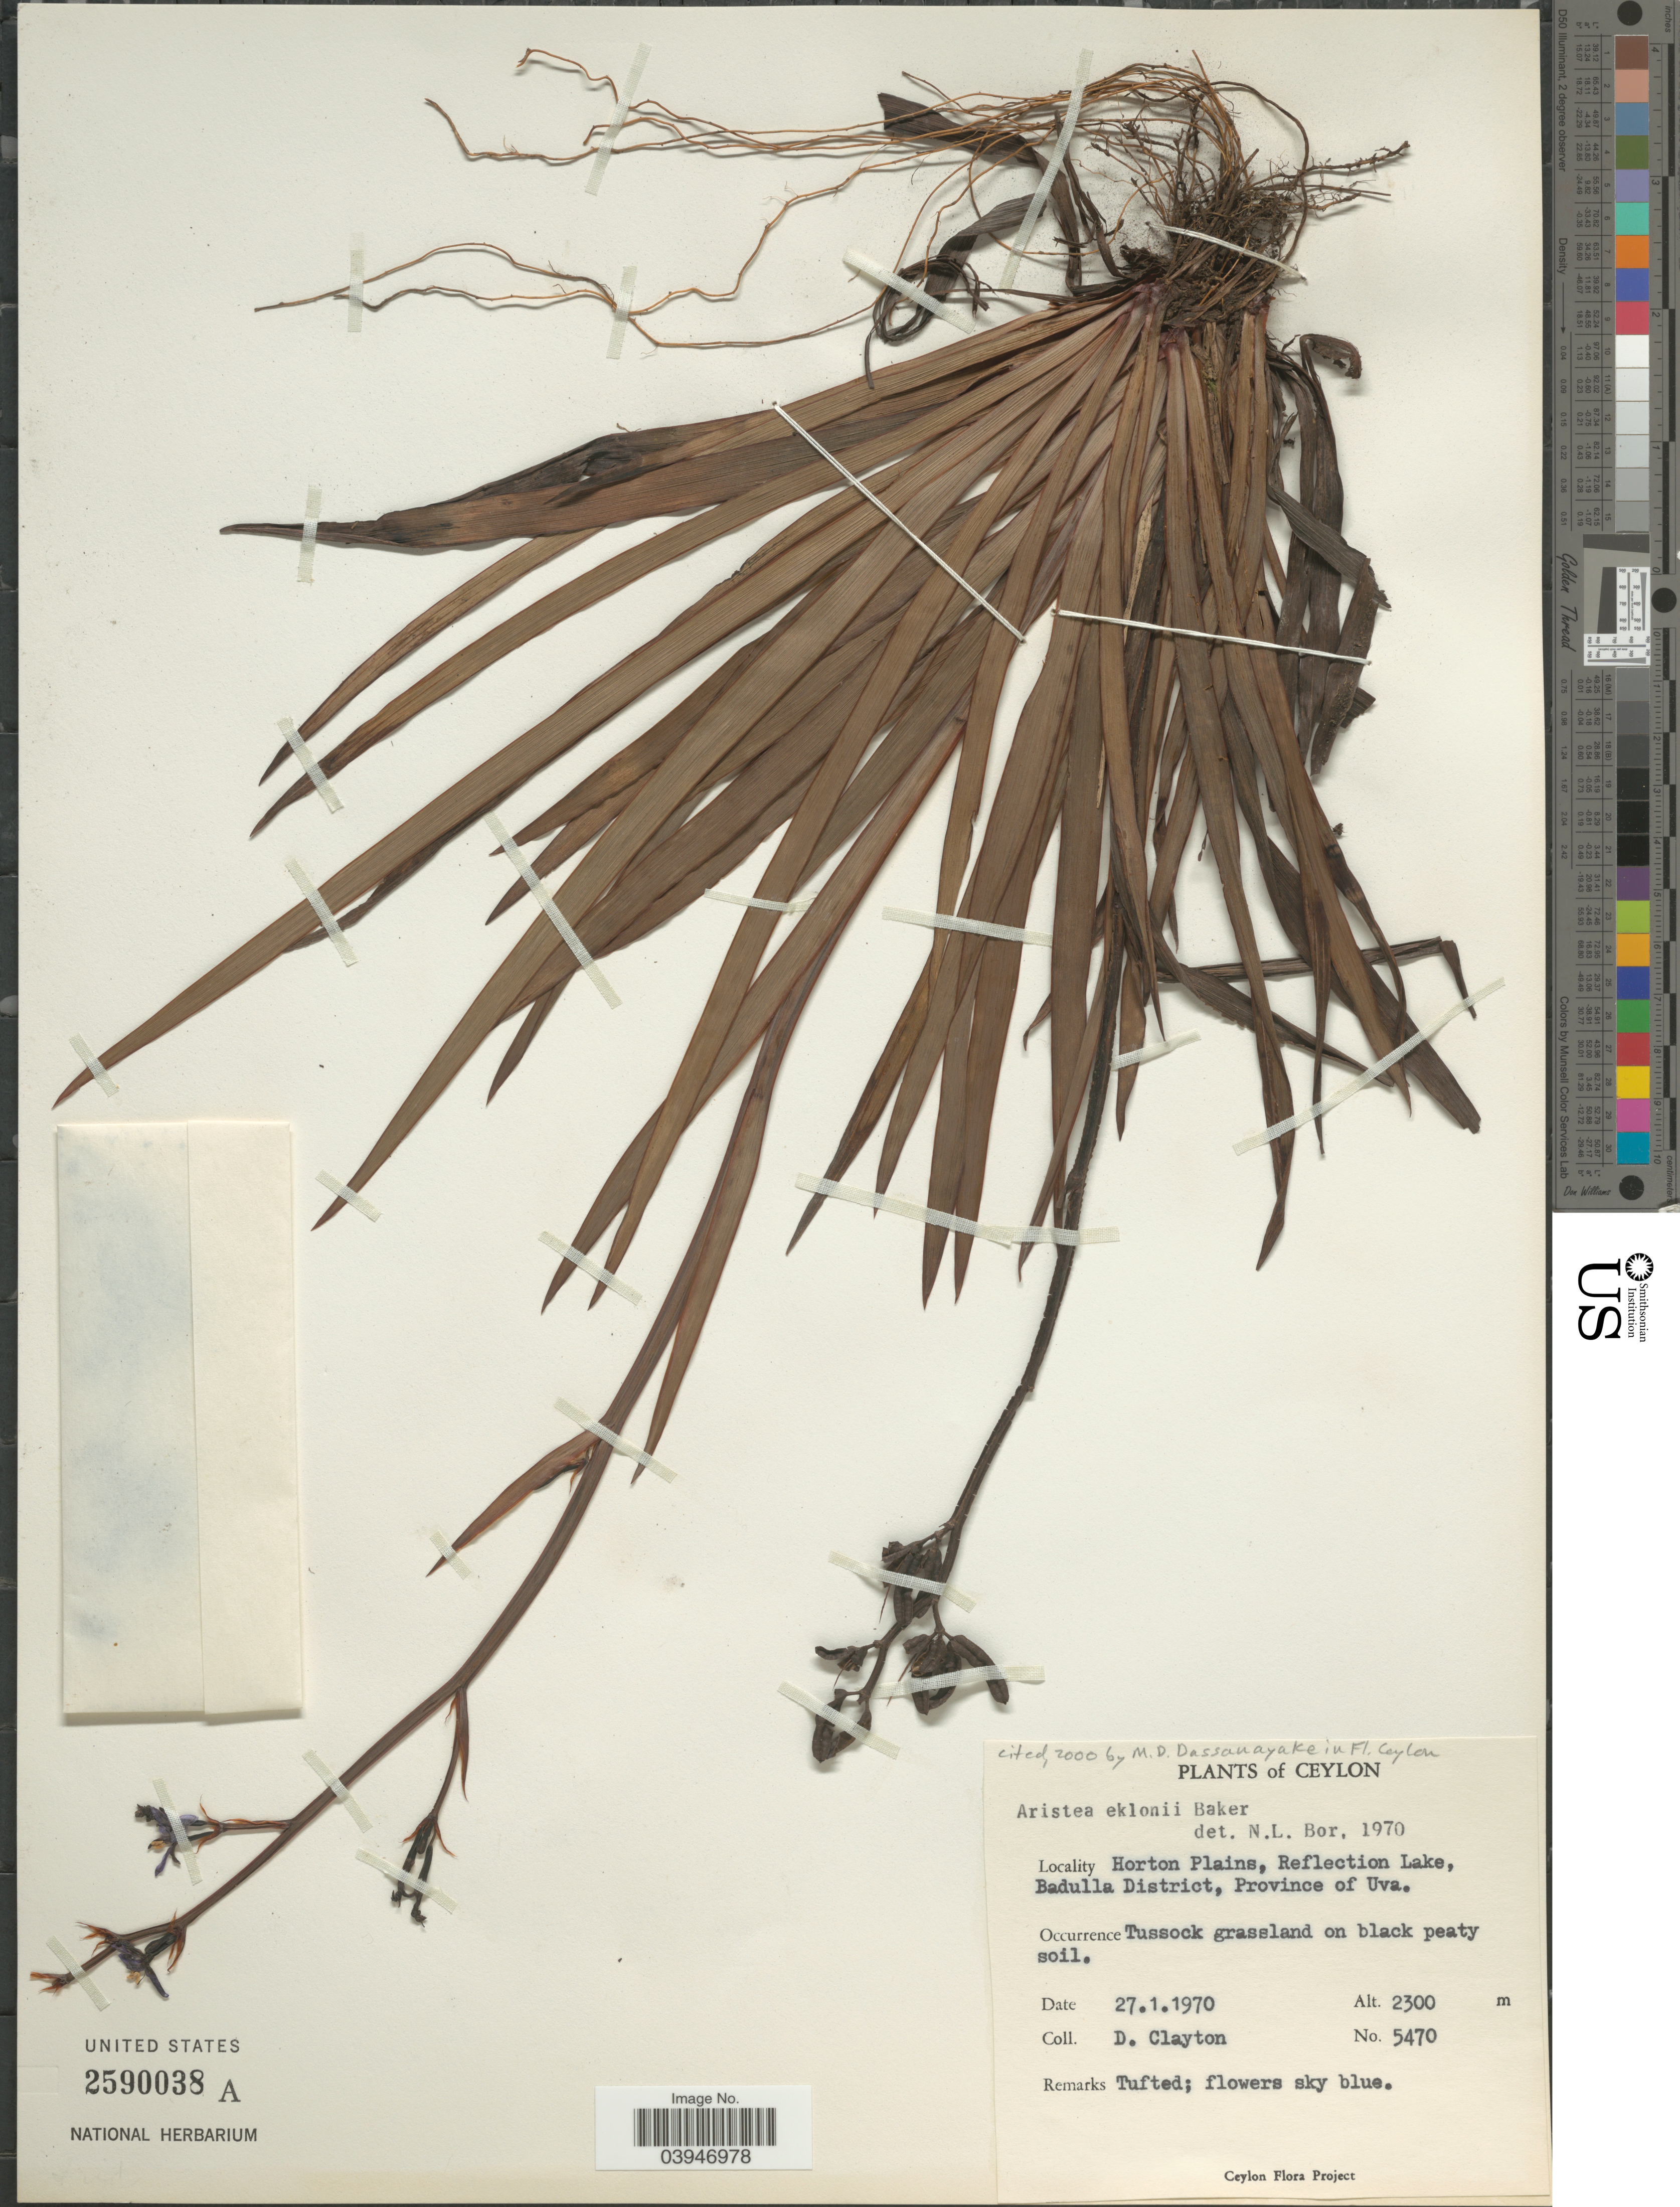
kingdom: Plantae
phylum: Tracheophyta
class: Liliopsida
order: Asparagales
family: Iridaceae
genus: Aristea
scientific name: Aristea ecklonii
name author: Baker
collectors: D. Clayton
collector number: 5470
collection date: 1970-01-27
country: Sri Lanka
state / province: Uva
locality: Ceylon. Horton Plains, Reflection Lake, Badulla District.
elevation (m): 2300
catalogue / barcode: US 2590038A